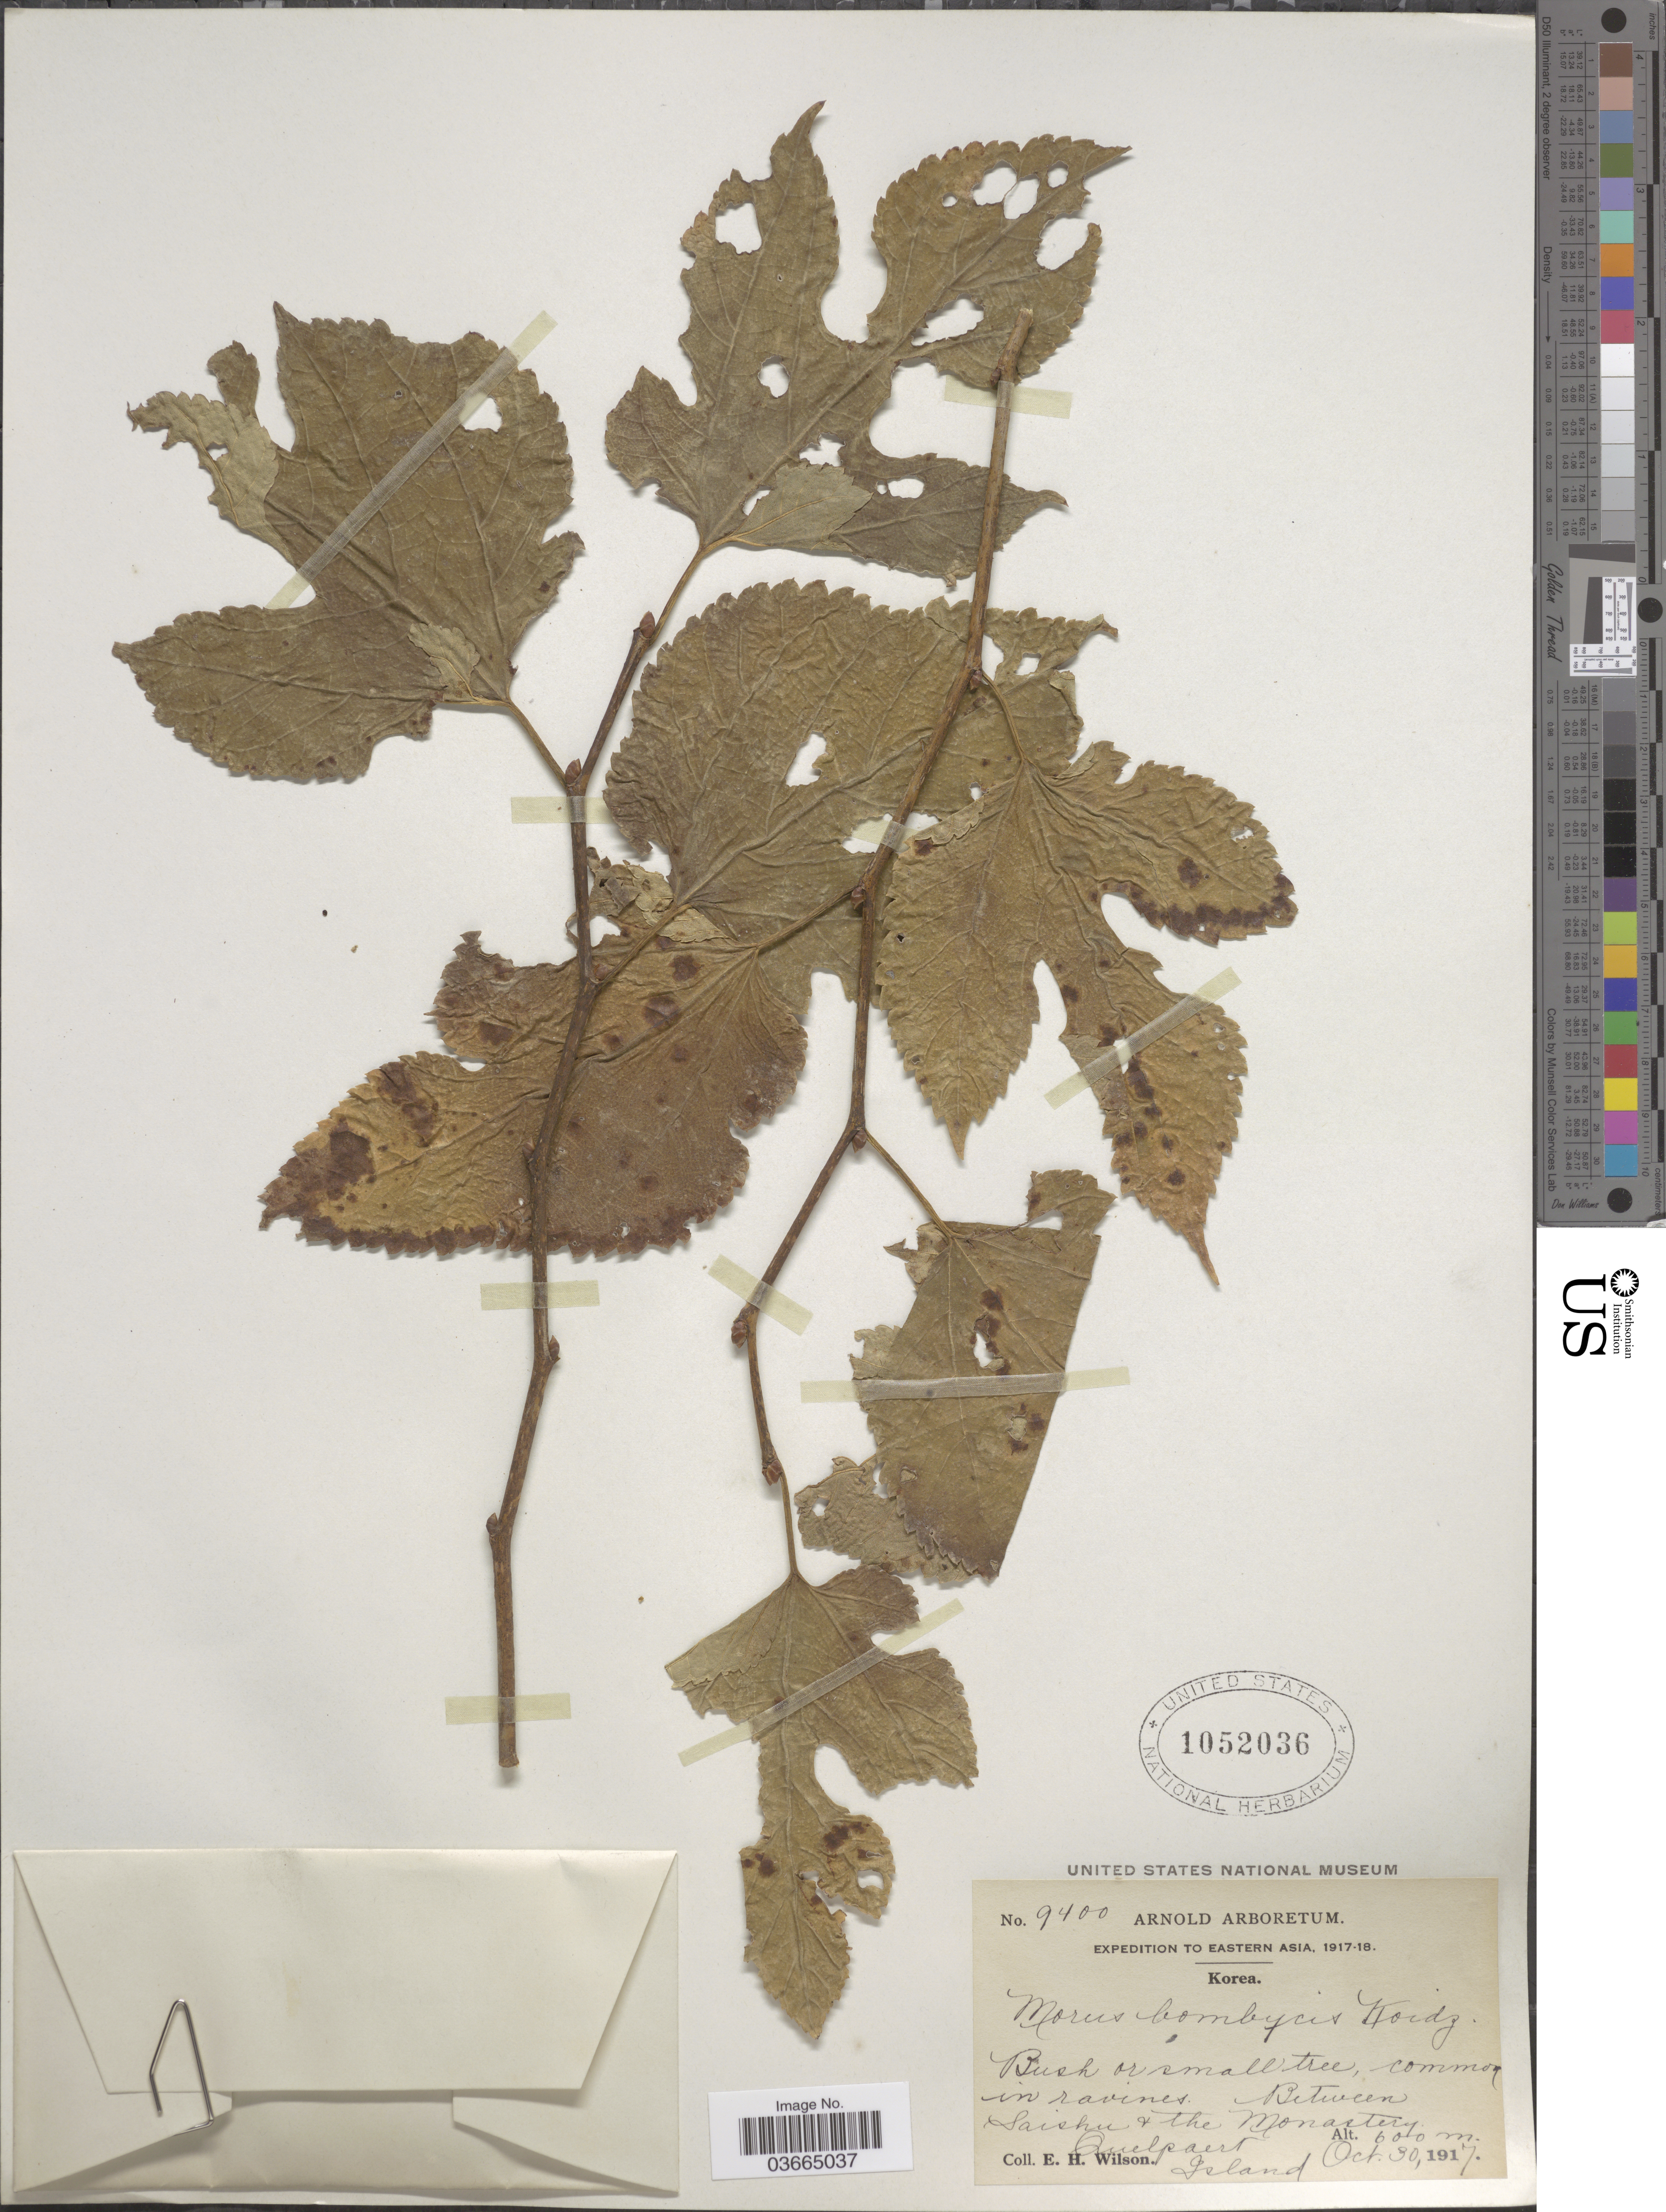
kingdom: Plantae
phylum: Tracheophyta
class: Magnoliopsida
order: Rosales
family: Moraceae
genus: Morus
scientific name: Morus bombycis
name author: Koidz.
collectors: E. Wilson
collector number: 9400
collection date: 1917-10-30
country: South Korea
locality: Eastern Asia. Korea. Between Saishu + The Monastery. Quelpart Island.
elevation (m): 600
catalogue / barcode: US 1052036